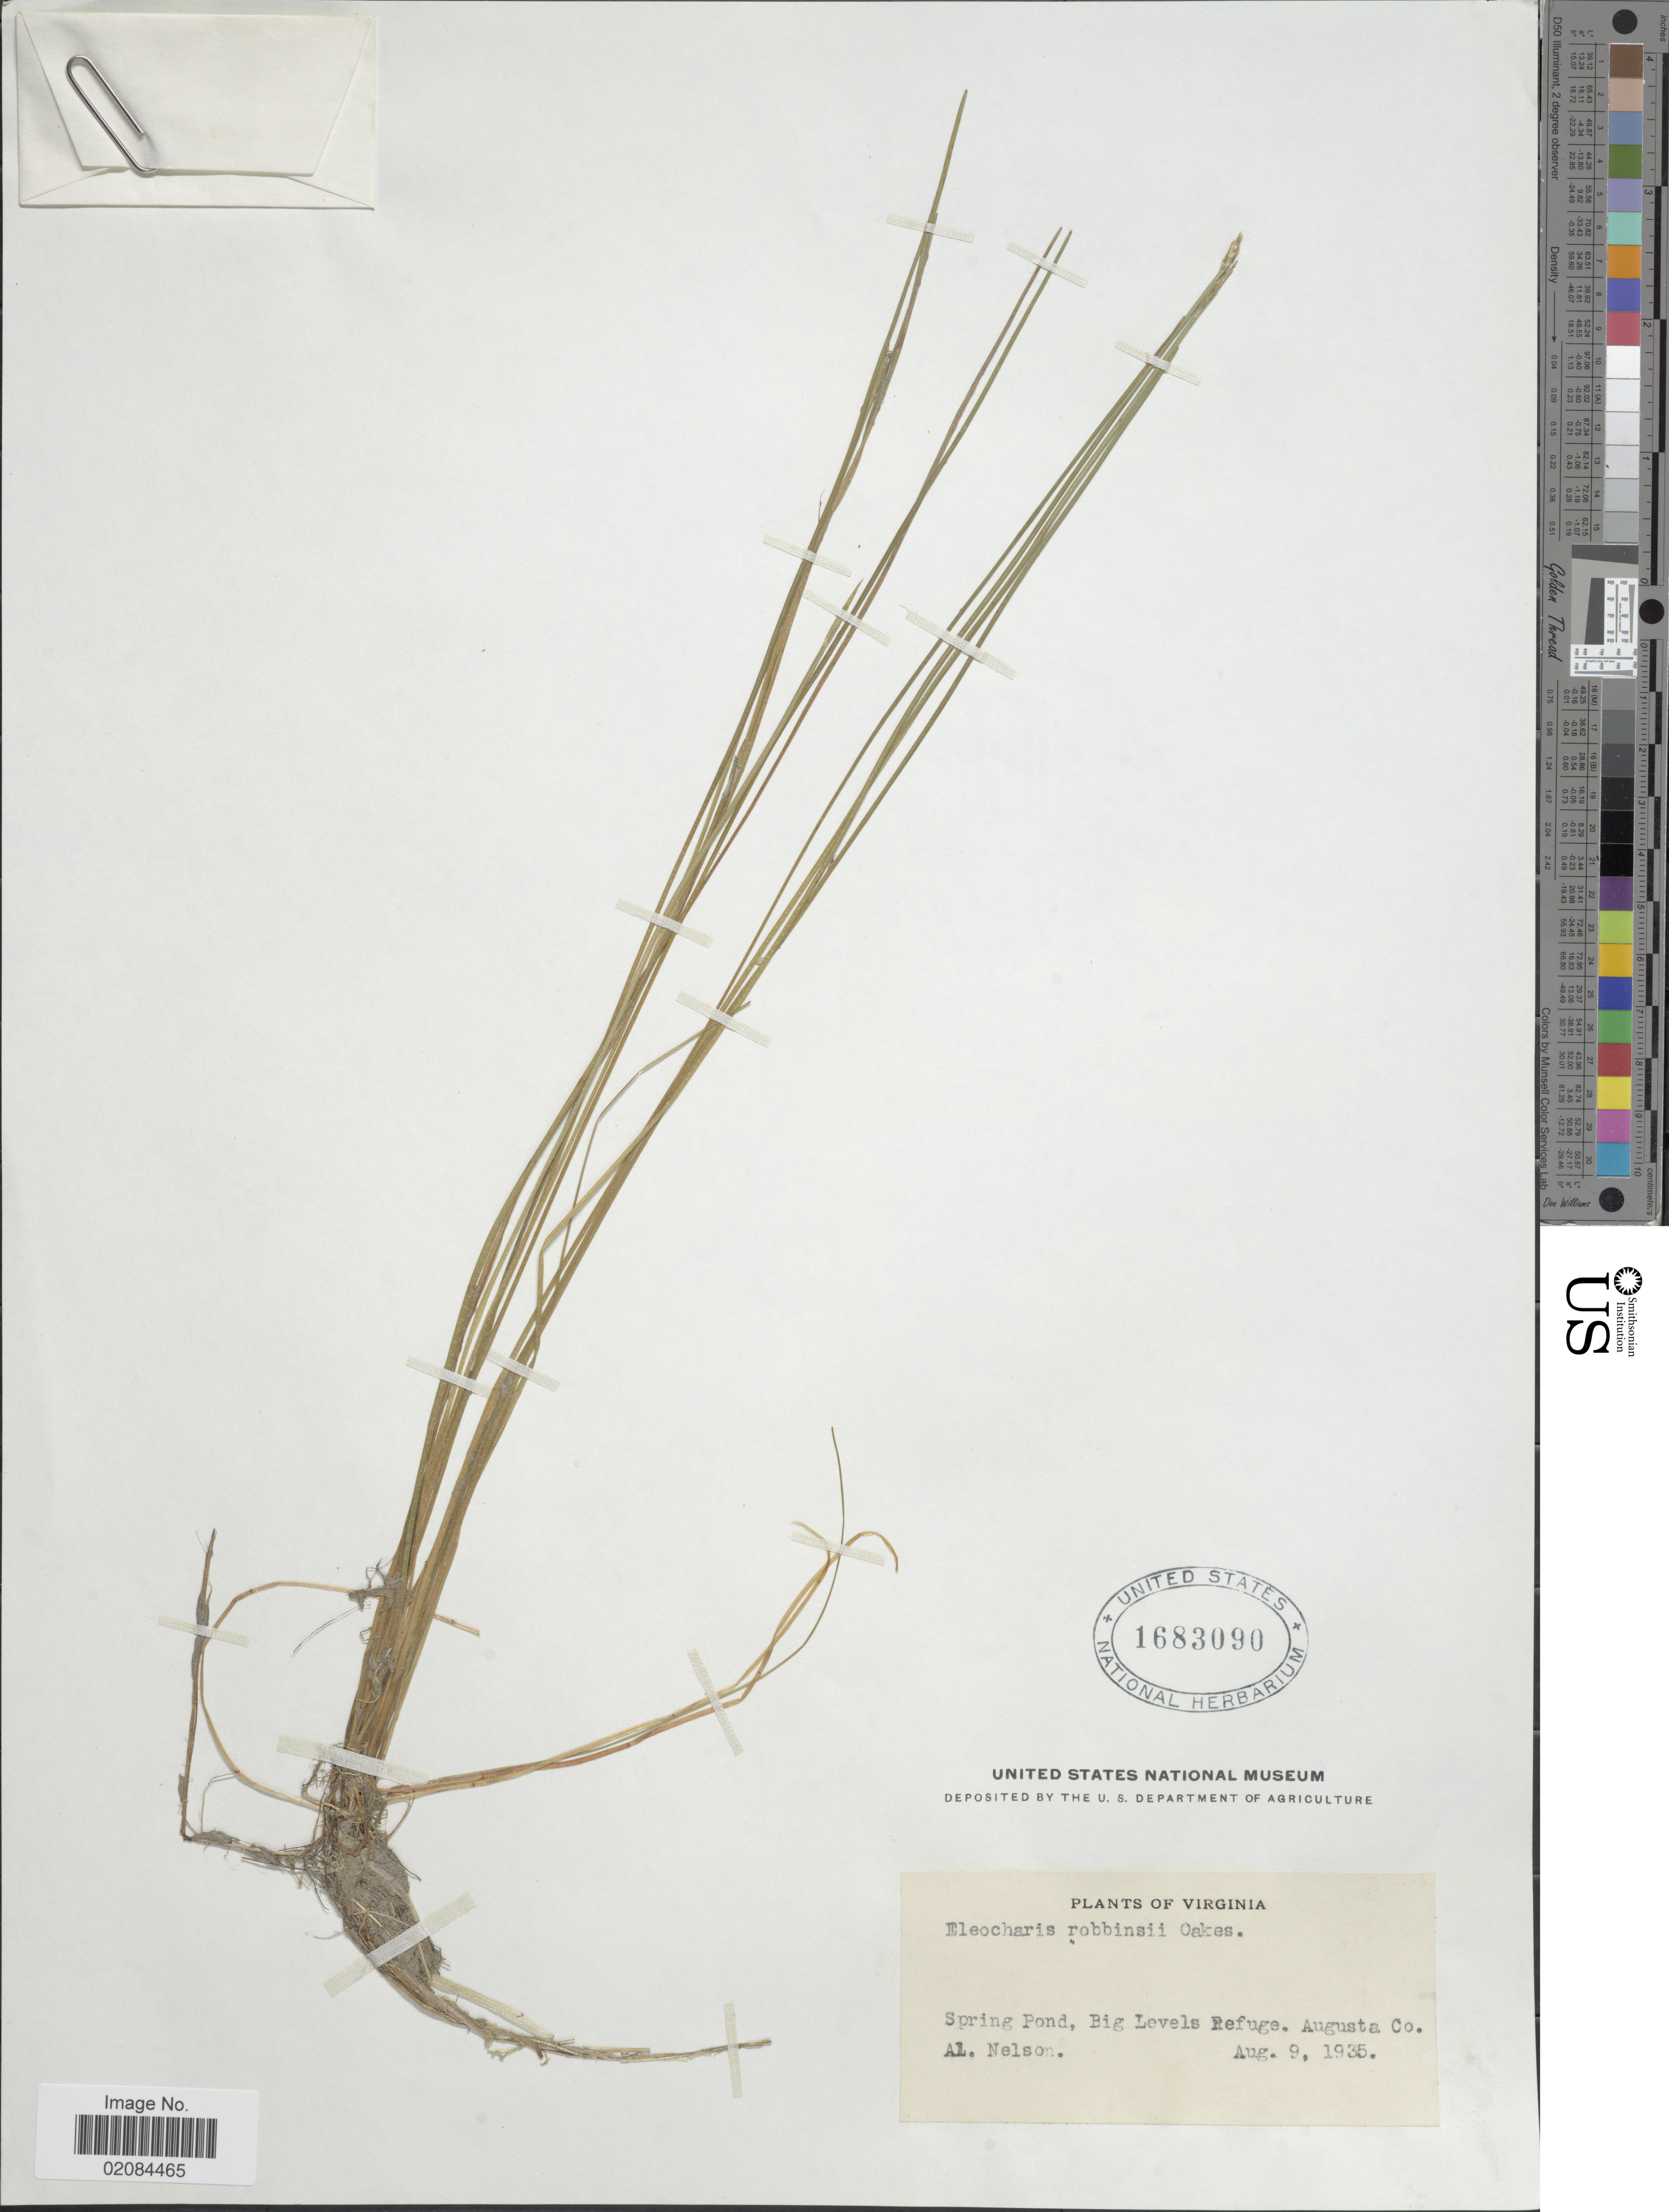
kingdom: Plantae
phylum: Tracheophyta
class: Liliopsida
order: Poales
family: Cyperaceae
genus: Eleocharis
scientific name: Eleocharis robbinsii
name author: Oakes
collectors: A. Nelson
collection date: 1935-08-09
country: United States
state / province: Virginia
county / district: Augusta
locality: Spring Pond, Big Levels Refuge, Augusta Co.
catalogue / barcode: US 1683090